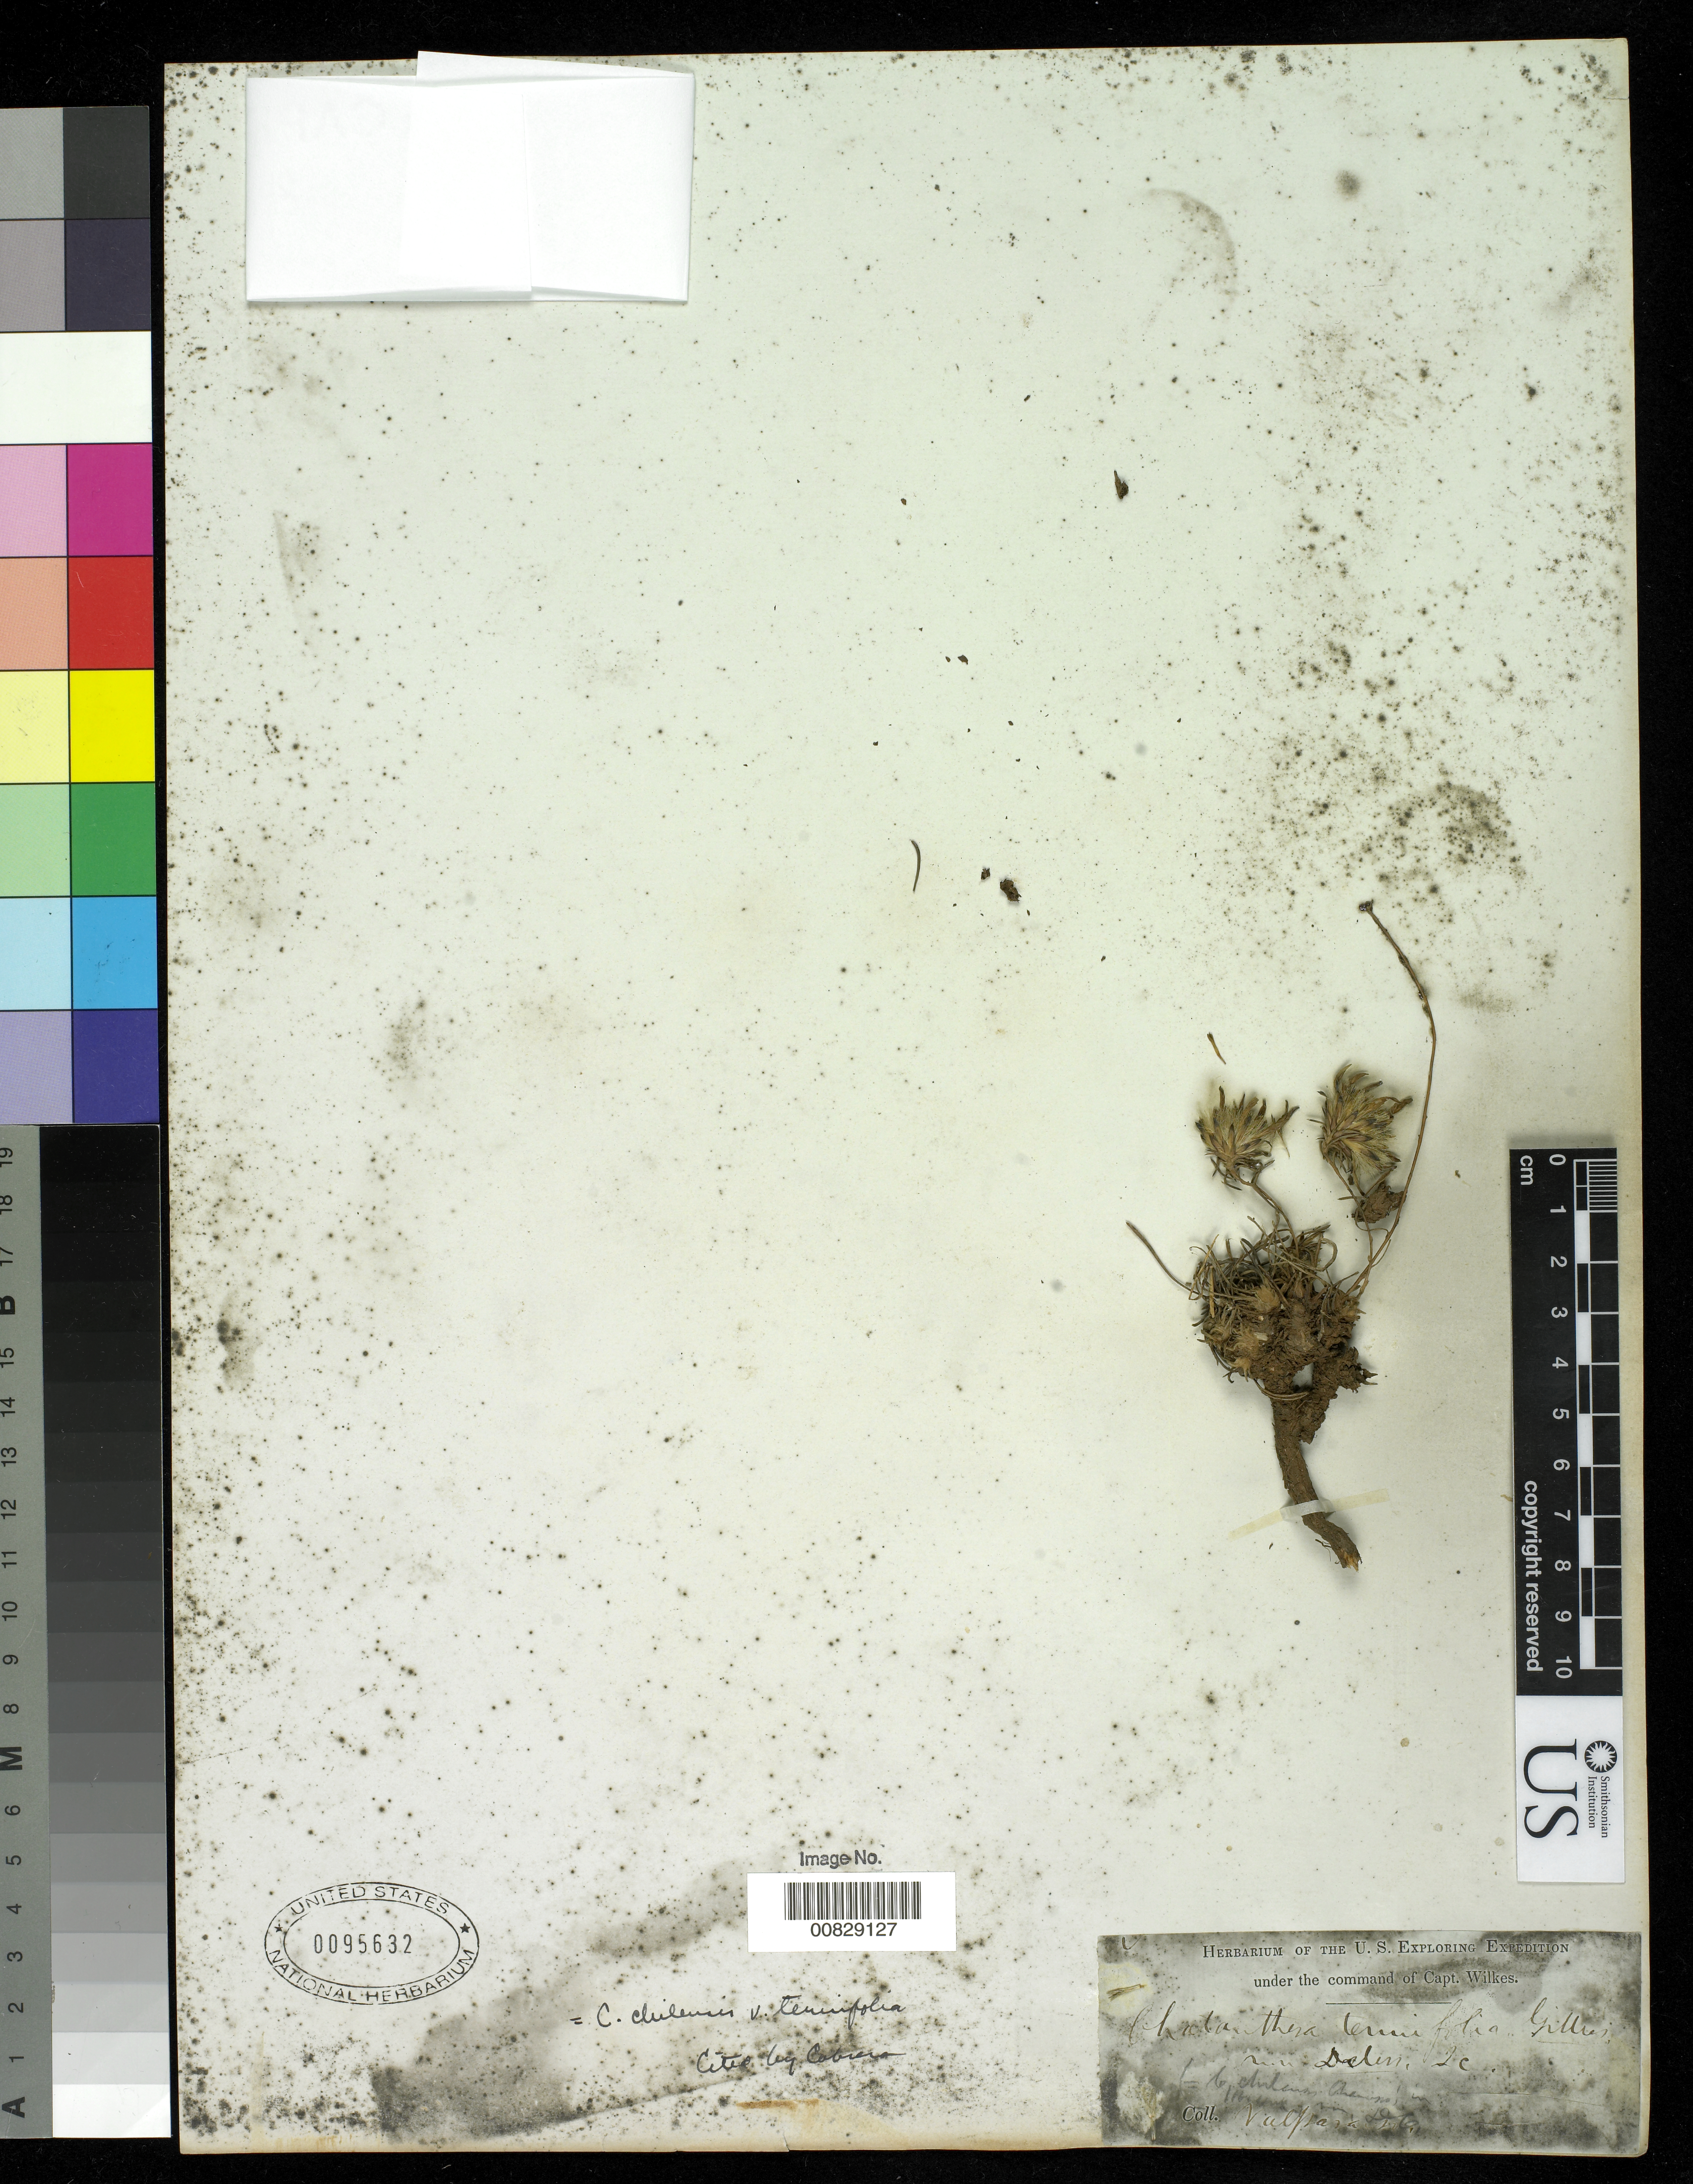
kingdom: Plantae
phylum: Tracheophyta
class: Magnoliopsida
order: Asterales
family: Asteraceae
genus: Chaetanthera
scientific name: Chaetanthera chilensis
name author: (Willd.) DC.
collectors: Wilkes Explor. Exped.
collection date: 1838/1842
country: Chile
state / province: Valparaíso (V)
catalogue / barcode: US 95632